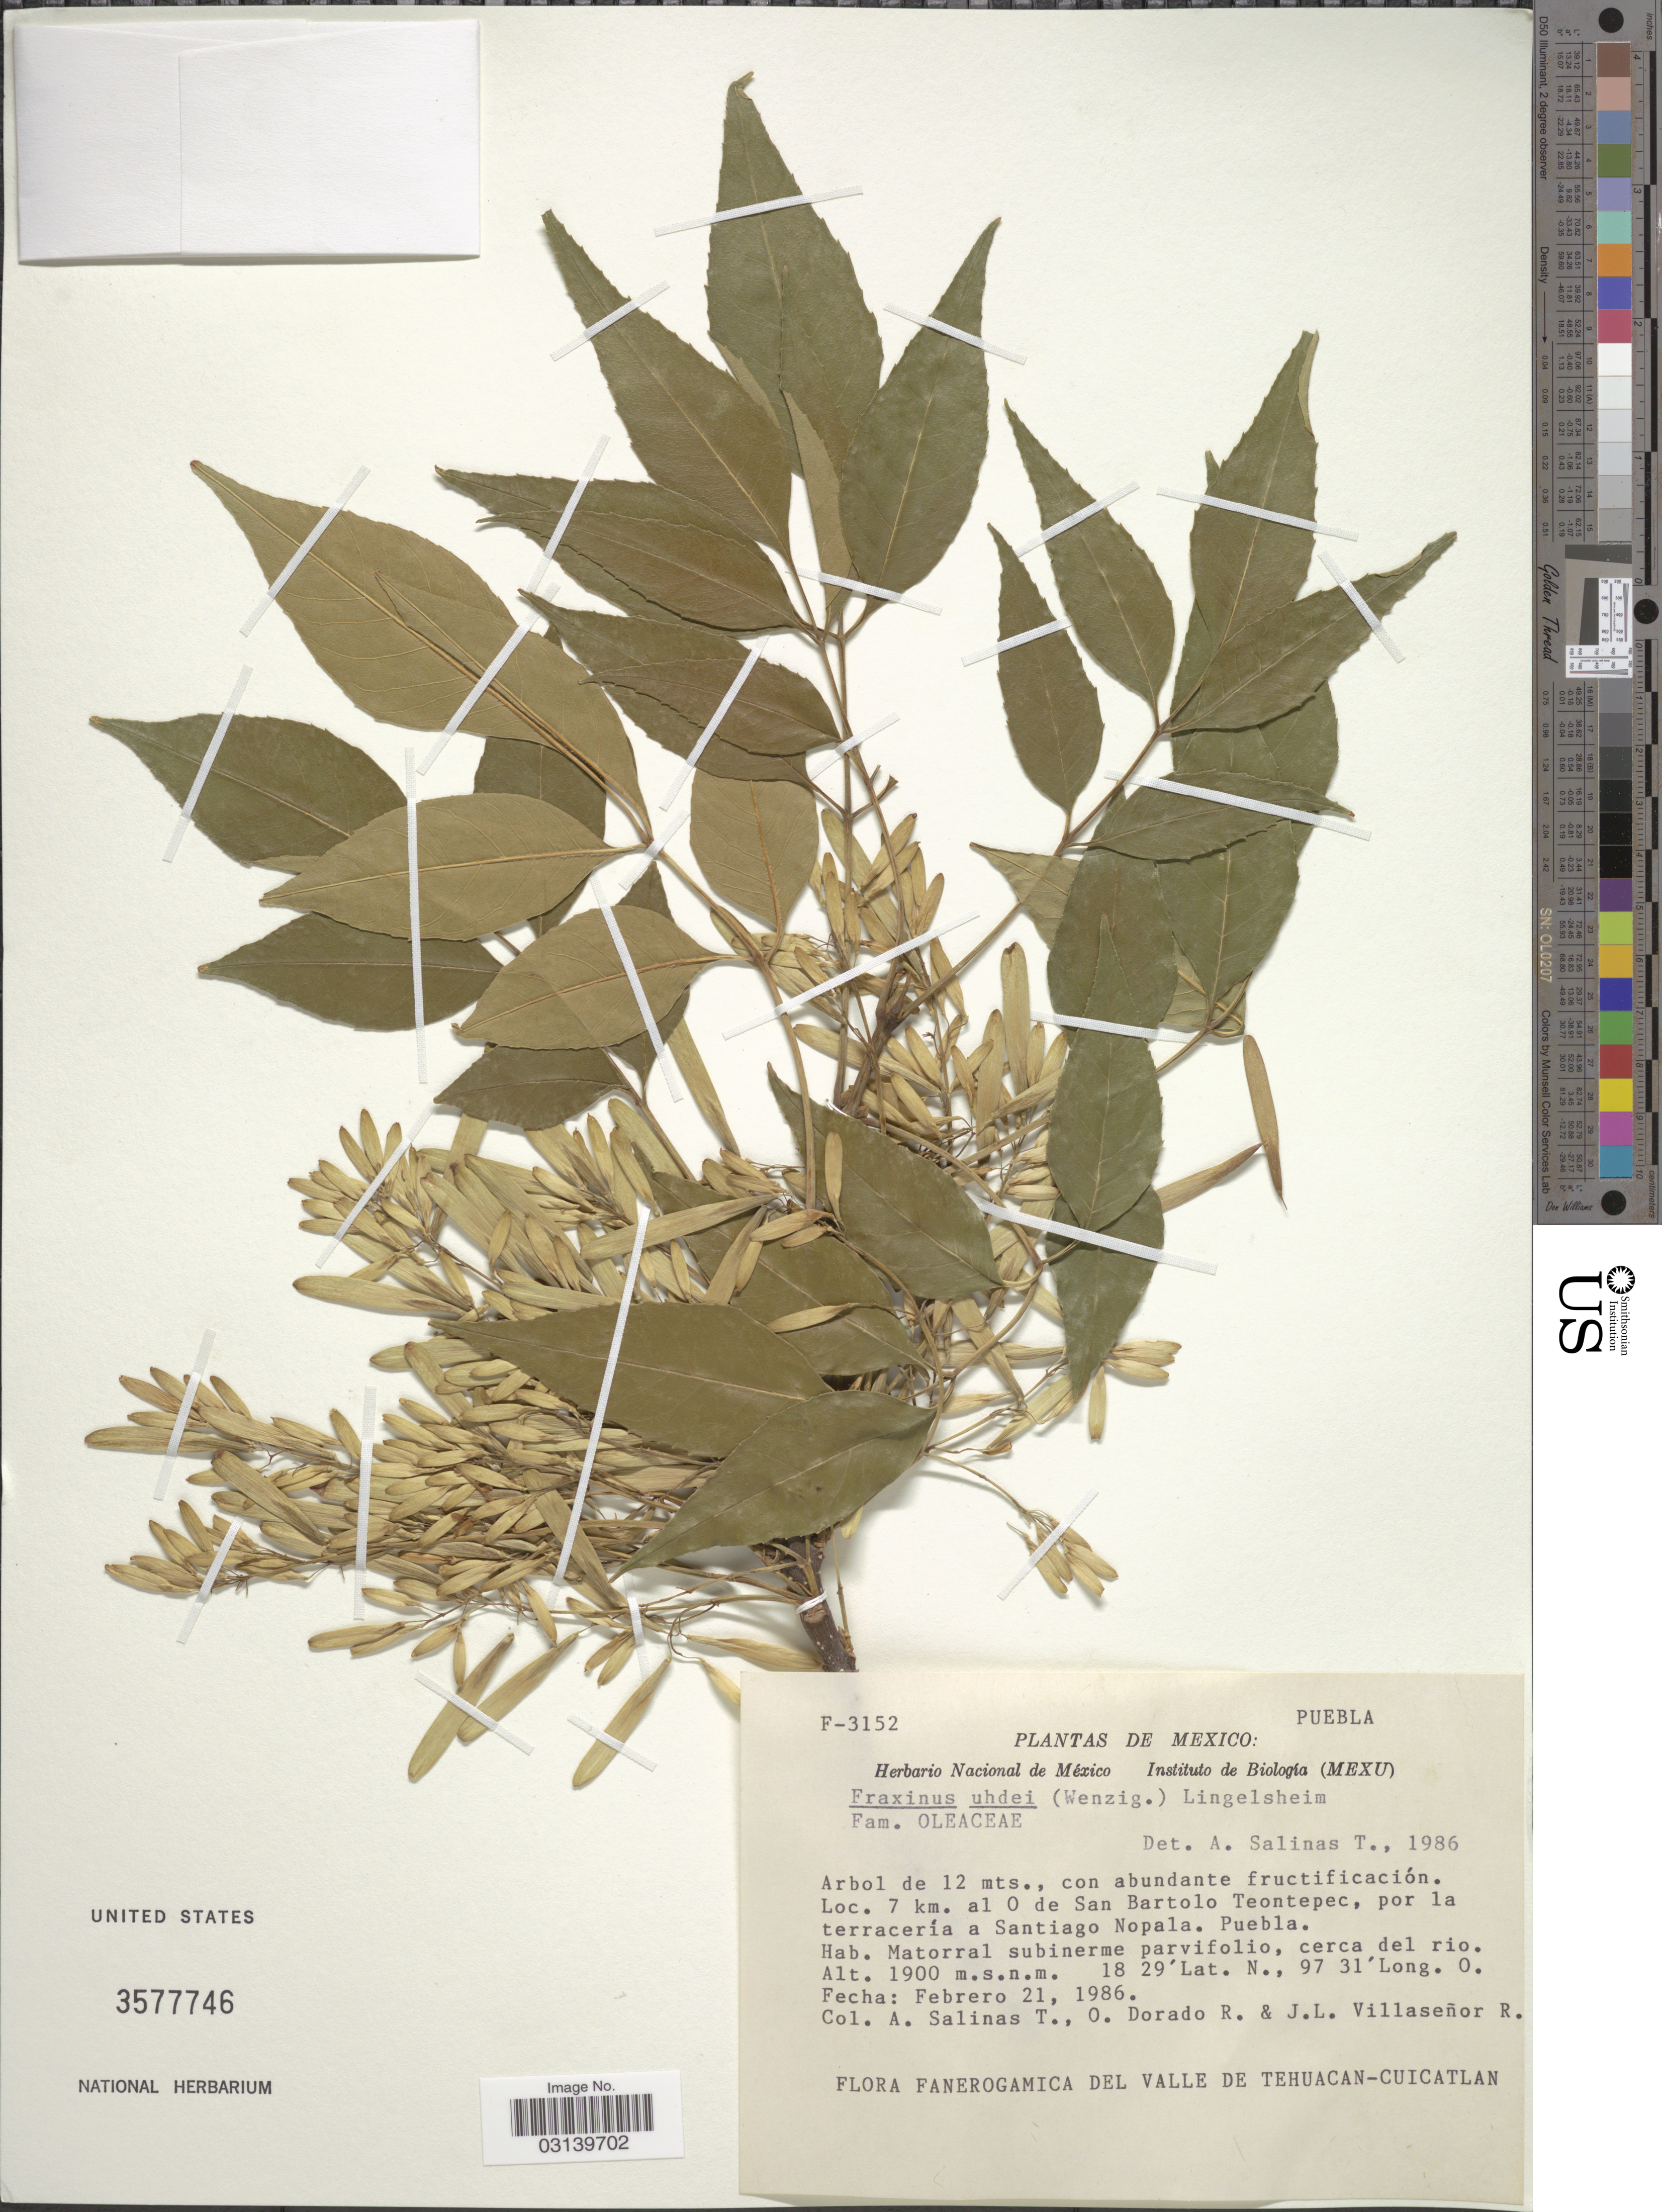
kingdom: Plantae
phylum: Tracheophyta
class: Magnoliopsida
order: Lamiales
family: Oleaceae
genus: Fraxinus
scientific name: Fraxinus uhdei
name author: (Wenz.) Lingelsh.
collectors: A. Salinas T., O. Dorado R. & J. L. Villasenor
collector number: F-3152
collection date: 1986-02-21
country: Mexico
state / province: Puebla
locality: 7 km. al O de San Bartolo Teontepec, por la terracería a Santiago Nopala. Matorral subinerme parvifolio, cerca del rio.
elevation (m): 1900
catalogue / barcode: US 3577746